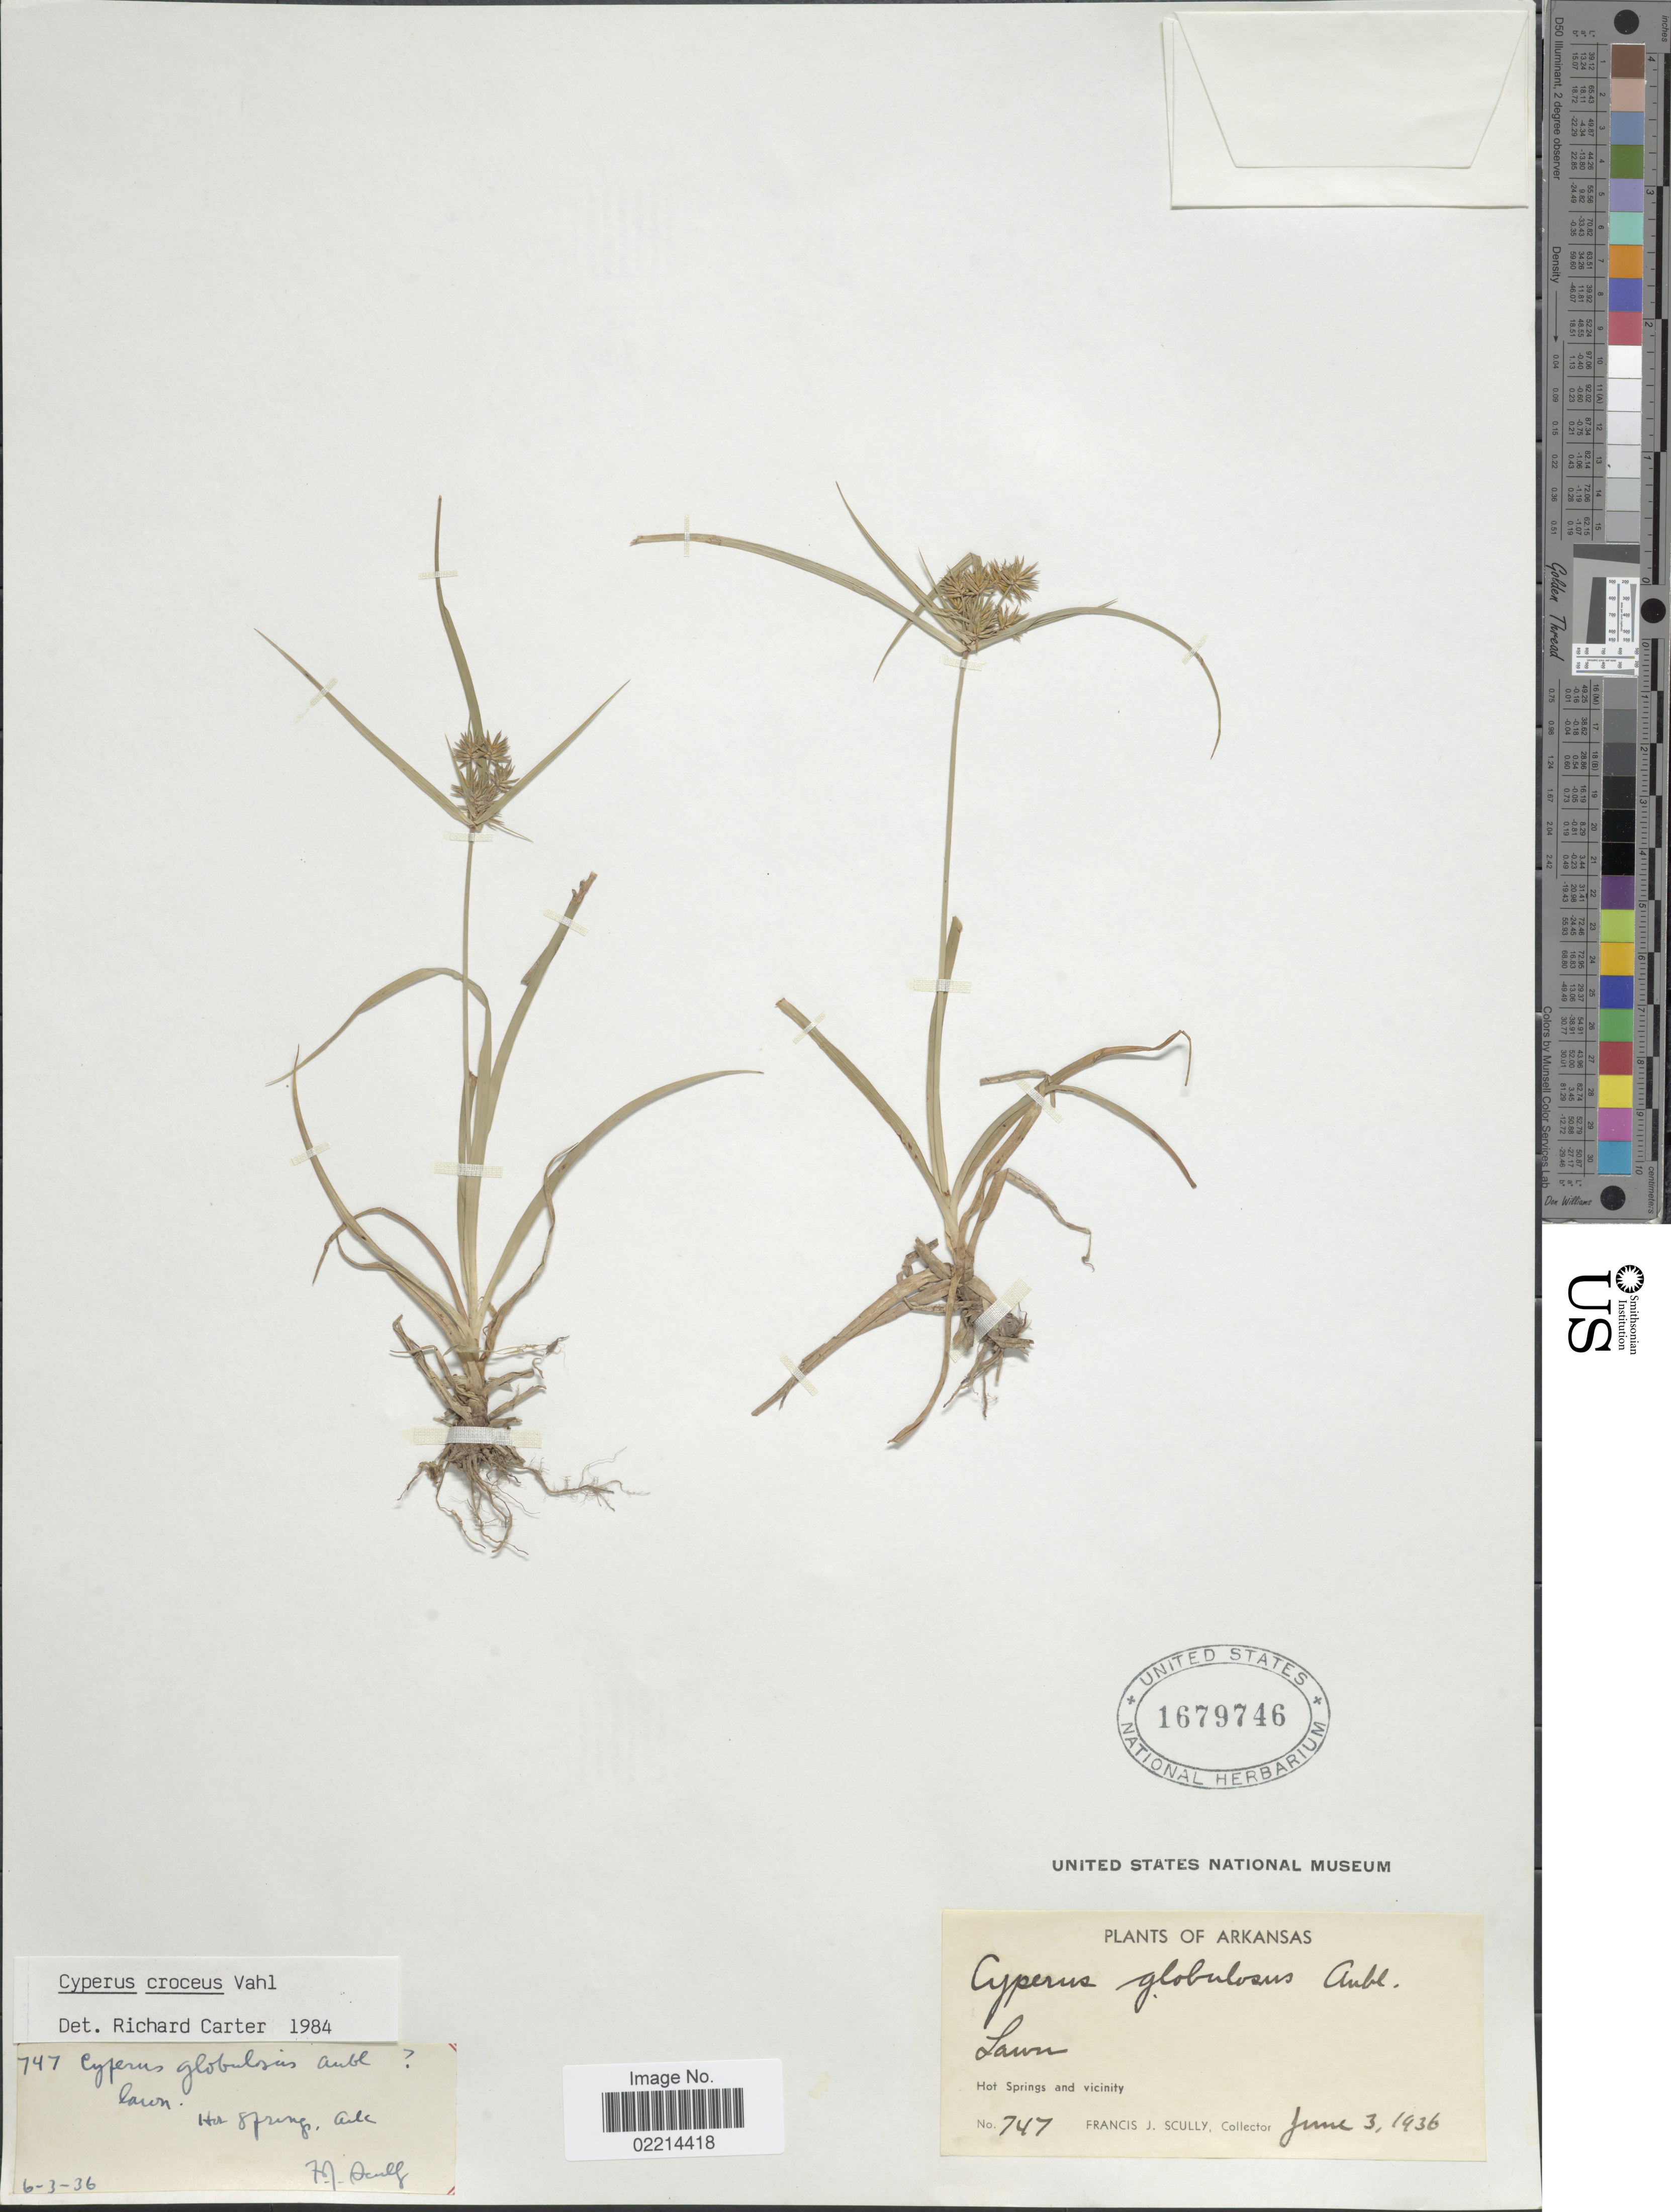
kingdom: Plantae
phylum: Tracheophyta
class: Liliopsida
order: Poales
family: Cyperaceae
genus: Cyperus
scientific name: Cyperus croceus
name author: Vahl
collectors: F. J. Scully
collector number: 747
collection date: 1936-06-03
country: United States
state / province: Arkansas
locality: Lawn, Hot Springs and vicinity.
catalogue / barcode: US 1679746